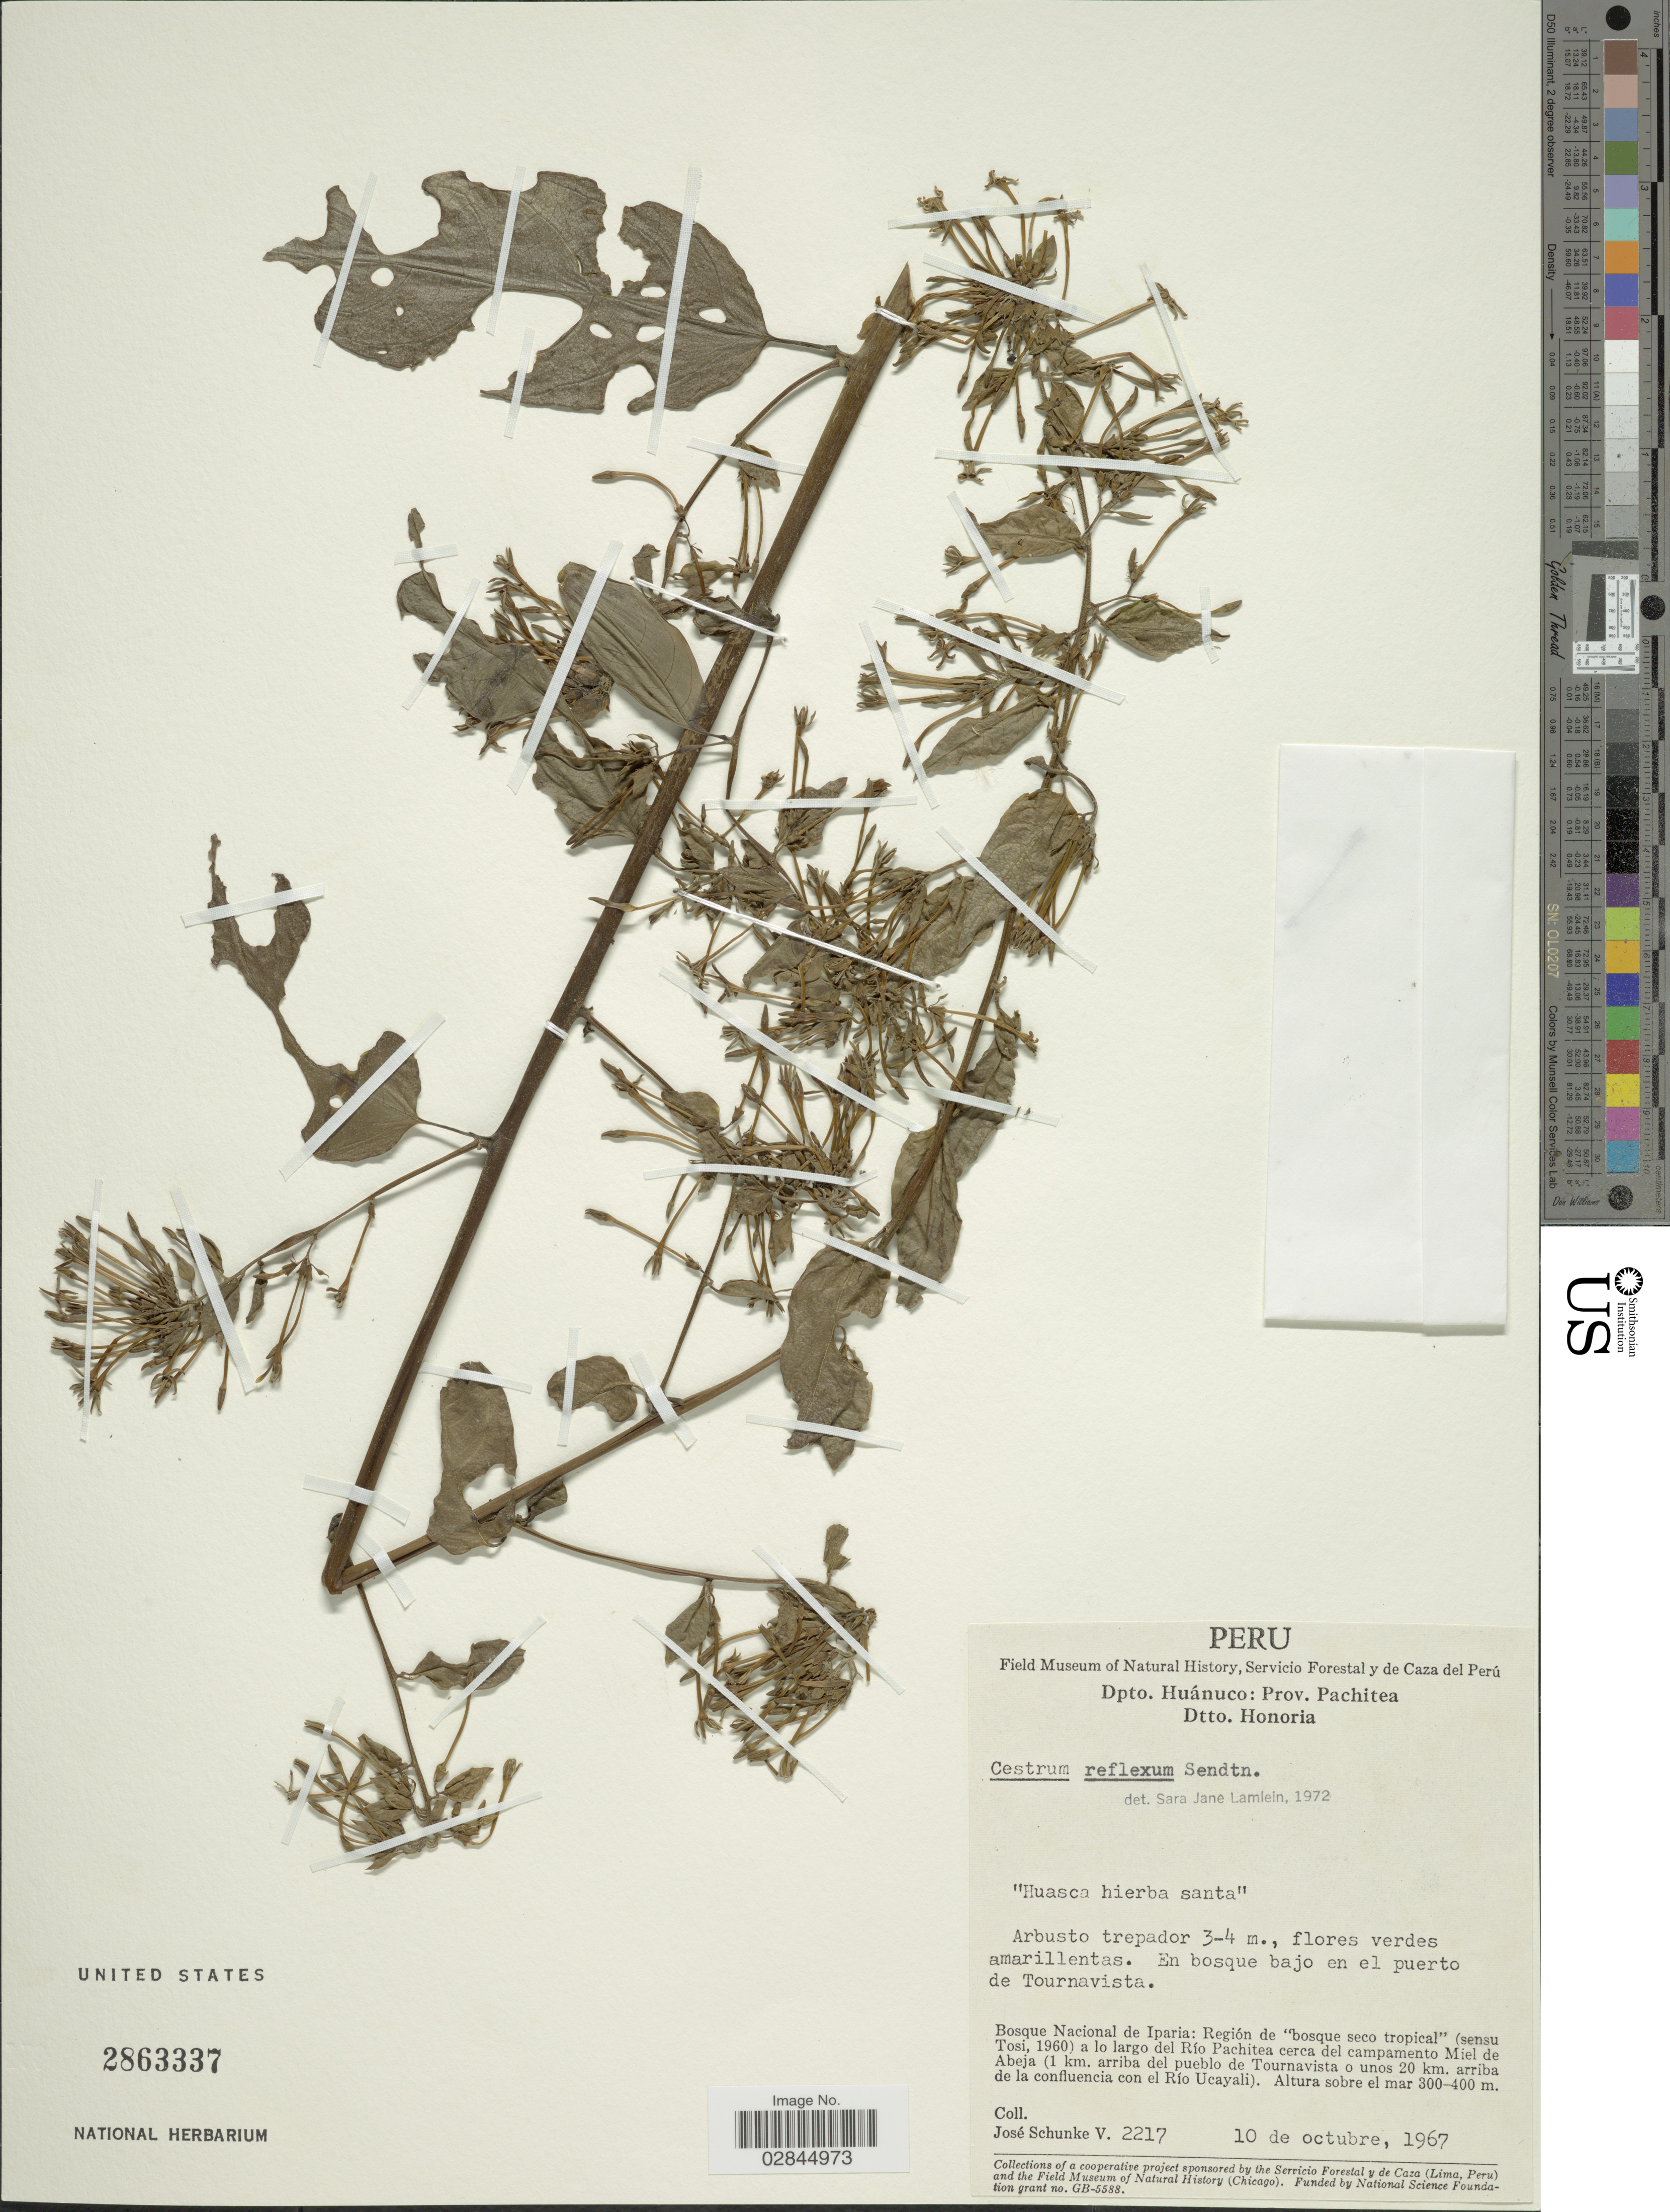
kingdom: Plantae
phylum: Tracheophyta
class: Magnoliopsida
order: Solanales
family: Solanaceae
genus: Cestrum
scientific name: Cestrum reflexum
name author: Sendtn.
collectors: J. Schunke Vigo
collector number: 2217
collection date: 1967-10-10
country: Peru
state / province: Huánuco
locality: Dpto. Huánuco: Prov. Pachitea. Dtto. Honoria. Bosque Nacional de Iparia: Región de "bosque seco tropical" (sensu Tosi, 1960) a lo largo del Río Pachitea cerca del campamento Miel de Abeja (1 km. arriba del pueblo de Tournavista o unos 20 km. arriba de la confluencia con el Río Ucayali).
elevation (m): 300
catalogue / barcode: US 2863337